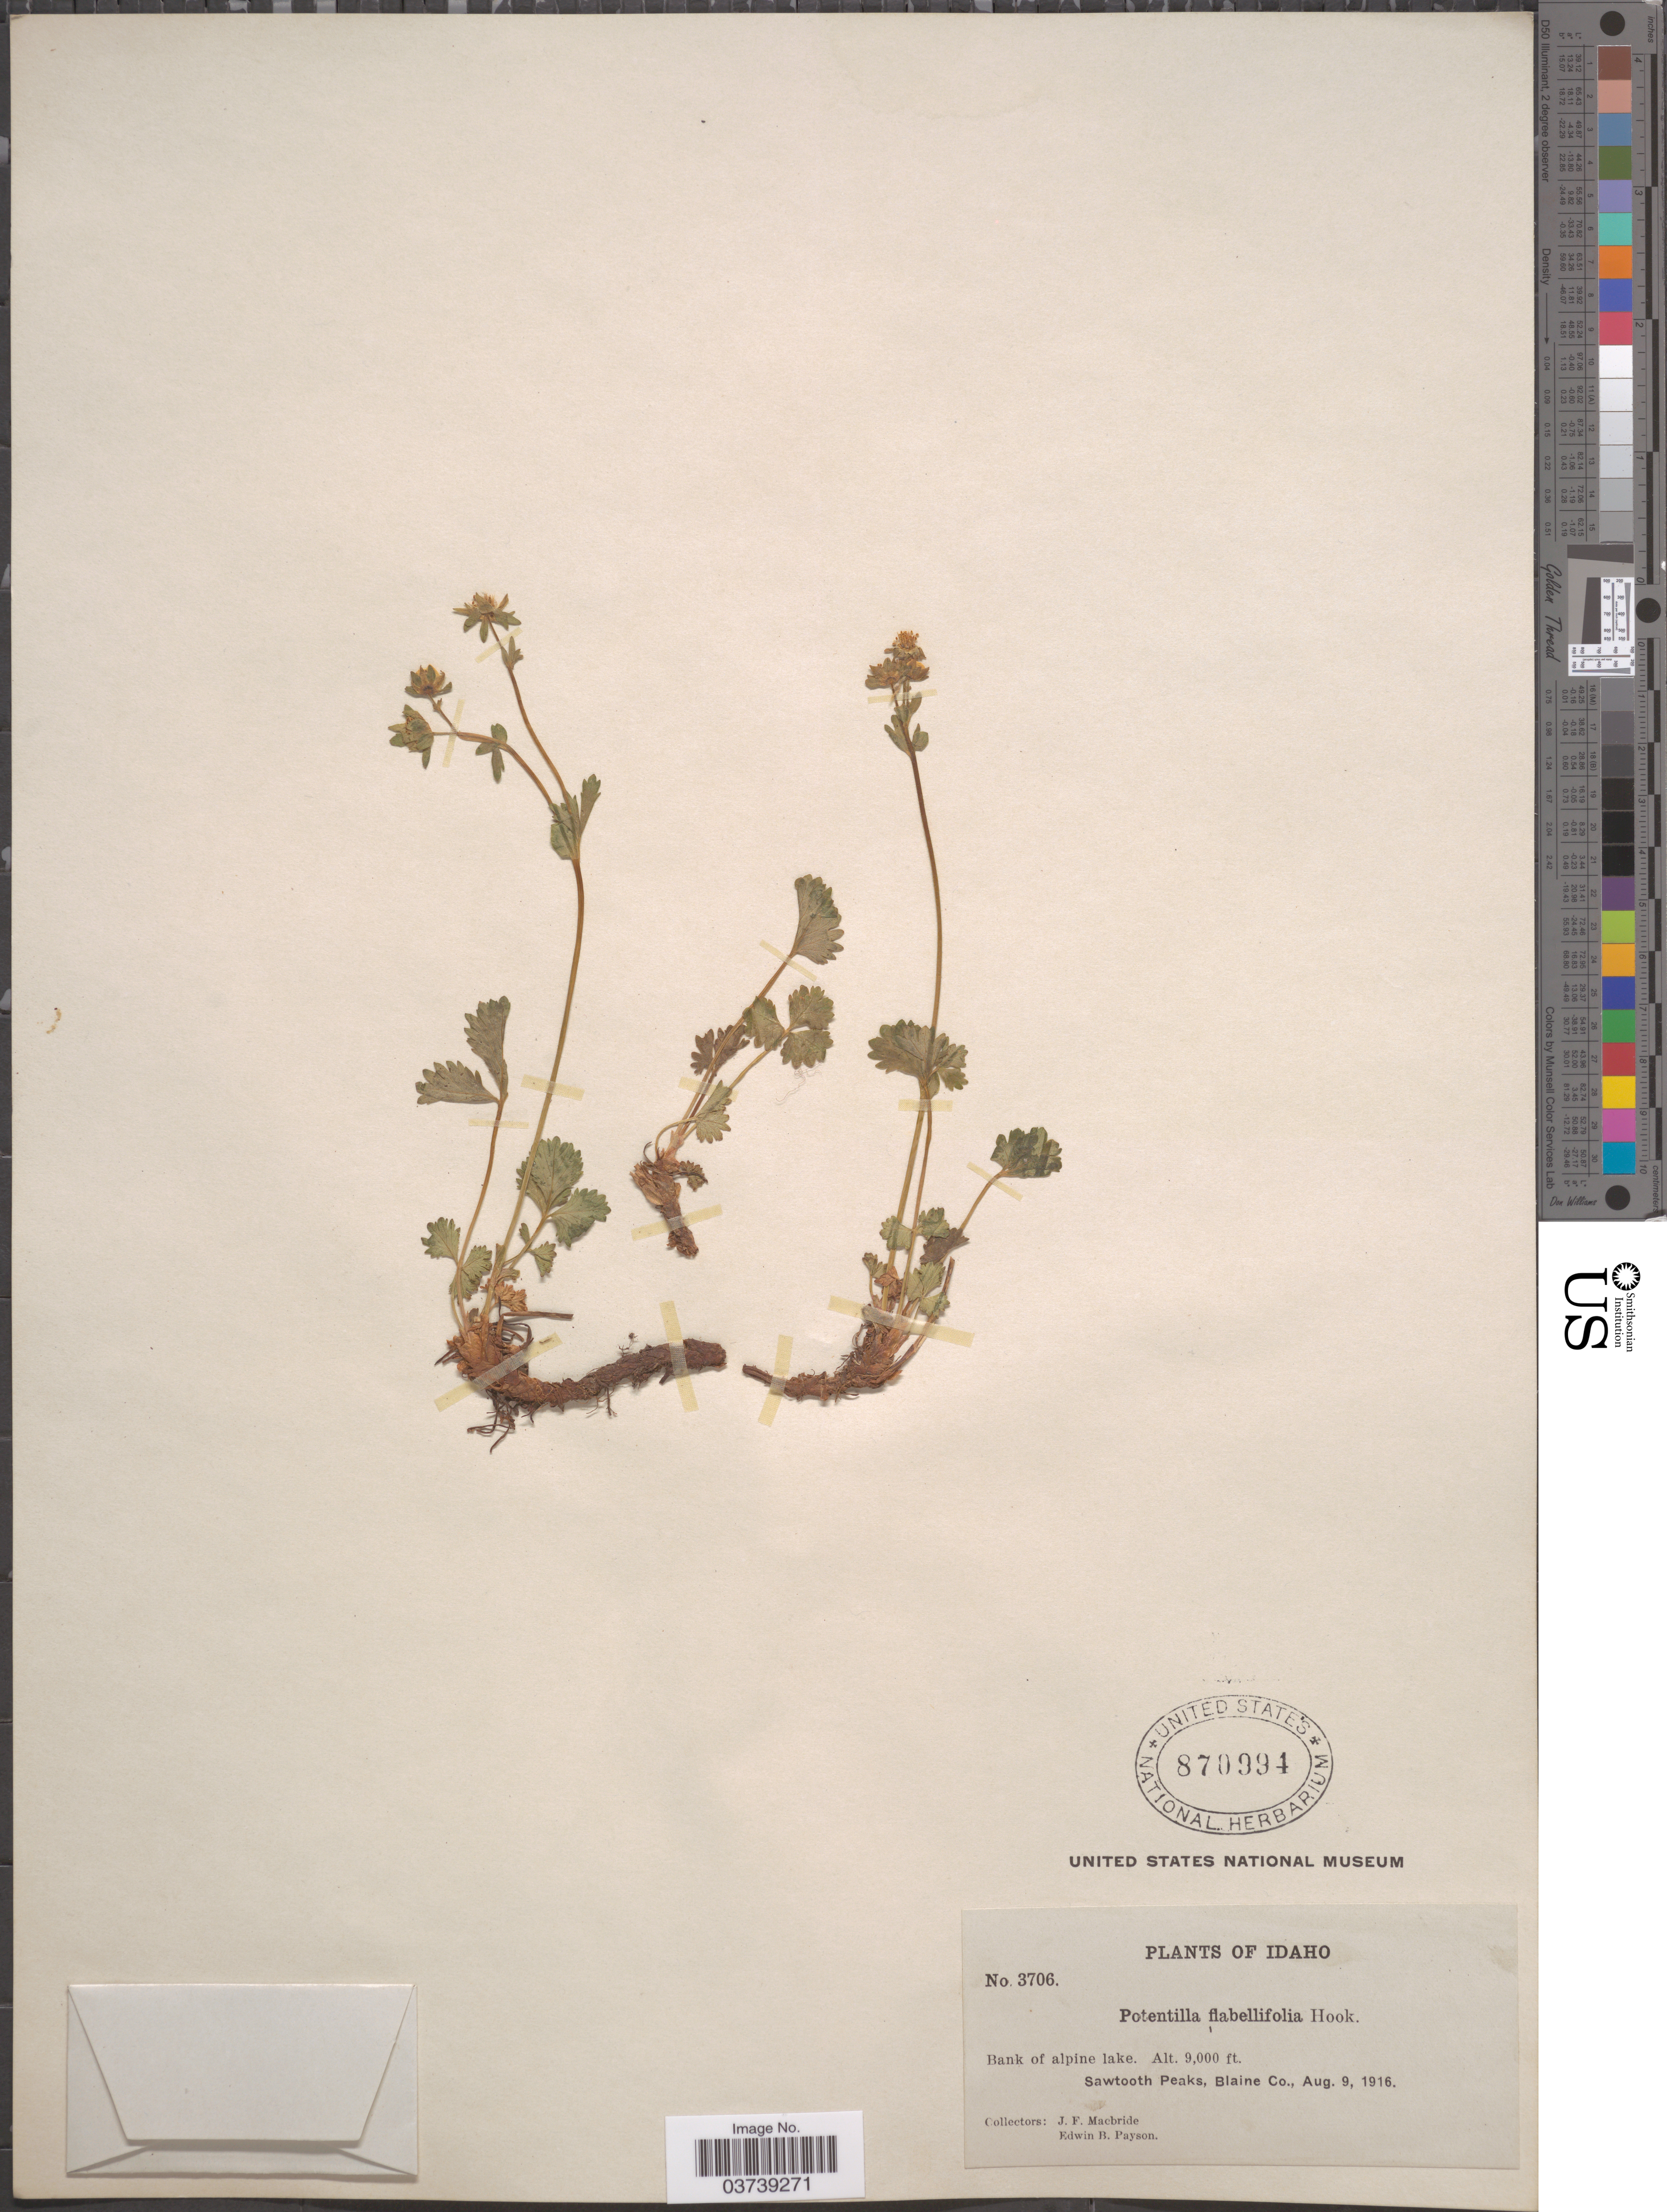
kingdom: Plantae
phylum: Tracheophyta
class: Magnoliopsida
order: Rosales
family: Rosaceae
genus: Potentilla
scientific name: Potentilla flabellifolia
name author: Hook. ex Torr. & A. Gray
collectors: J. F. Macbride & E. B. Payson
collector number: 3706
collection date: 1916-08-09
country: United States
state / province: Idaho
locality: Sawtooth Peaks, Blaine Co.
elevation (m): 2743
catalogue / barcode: US 870994